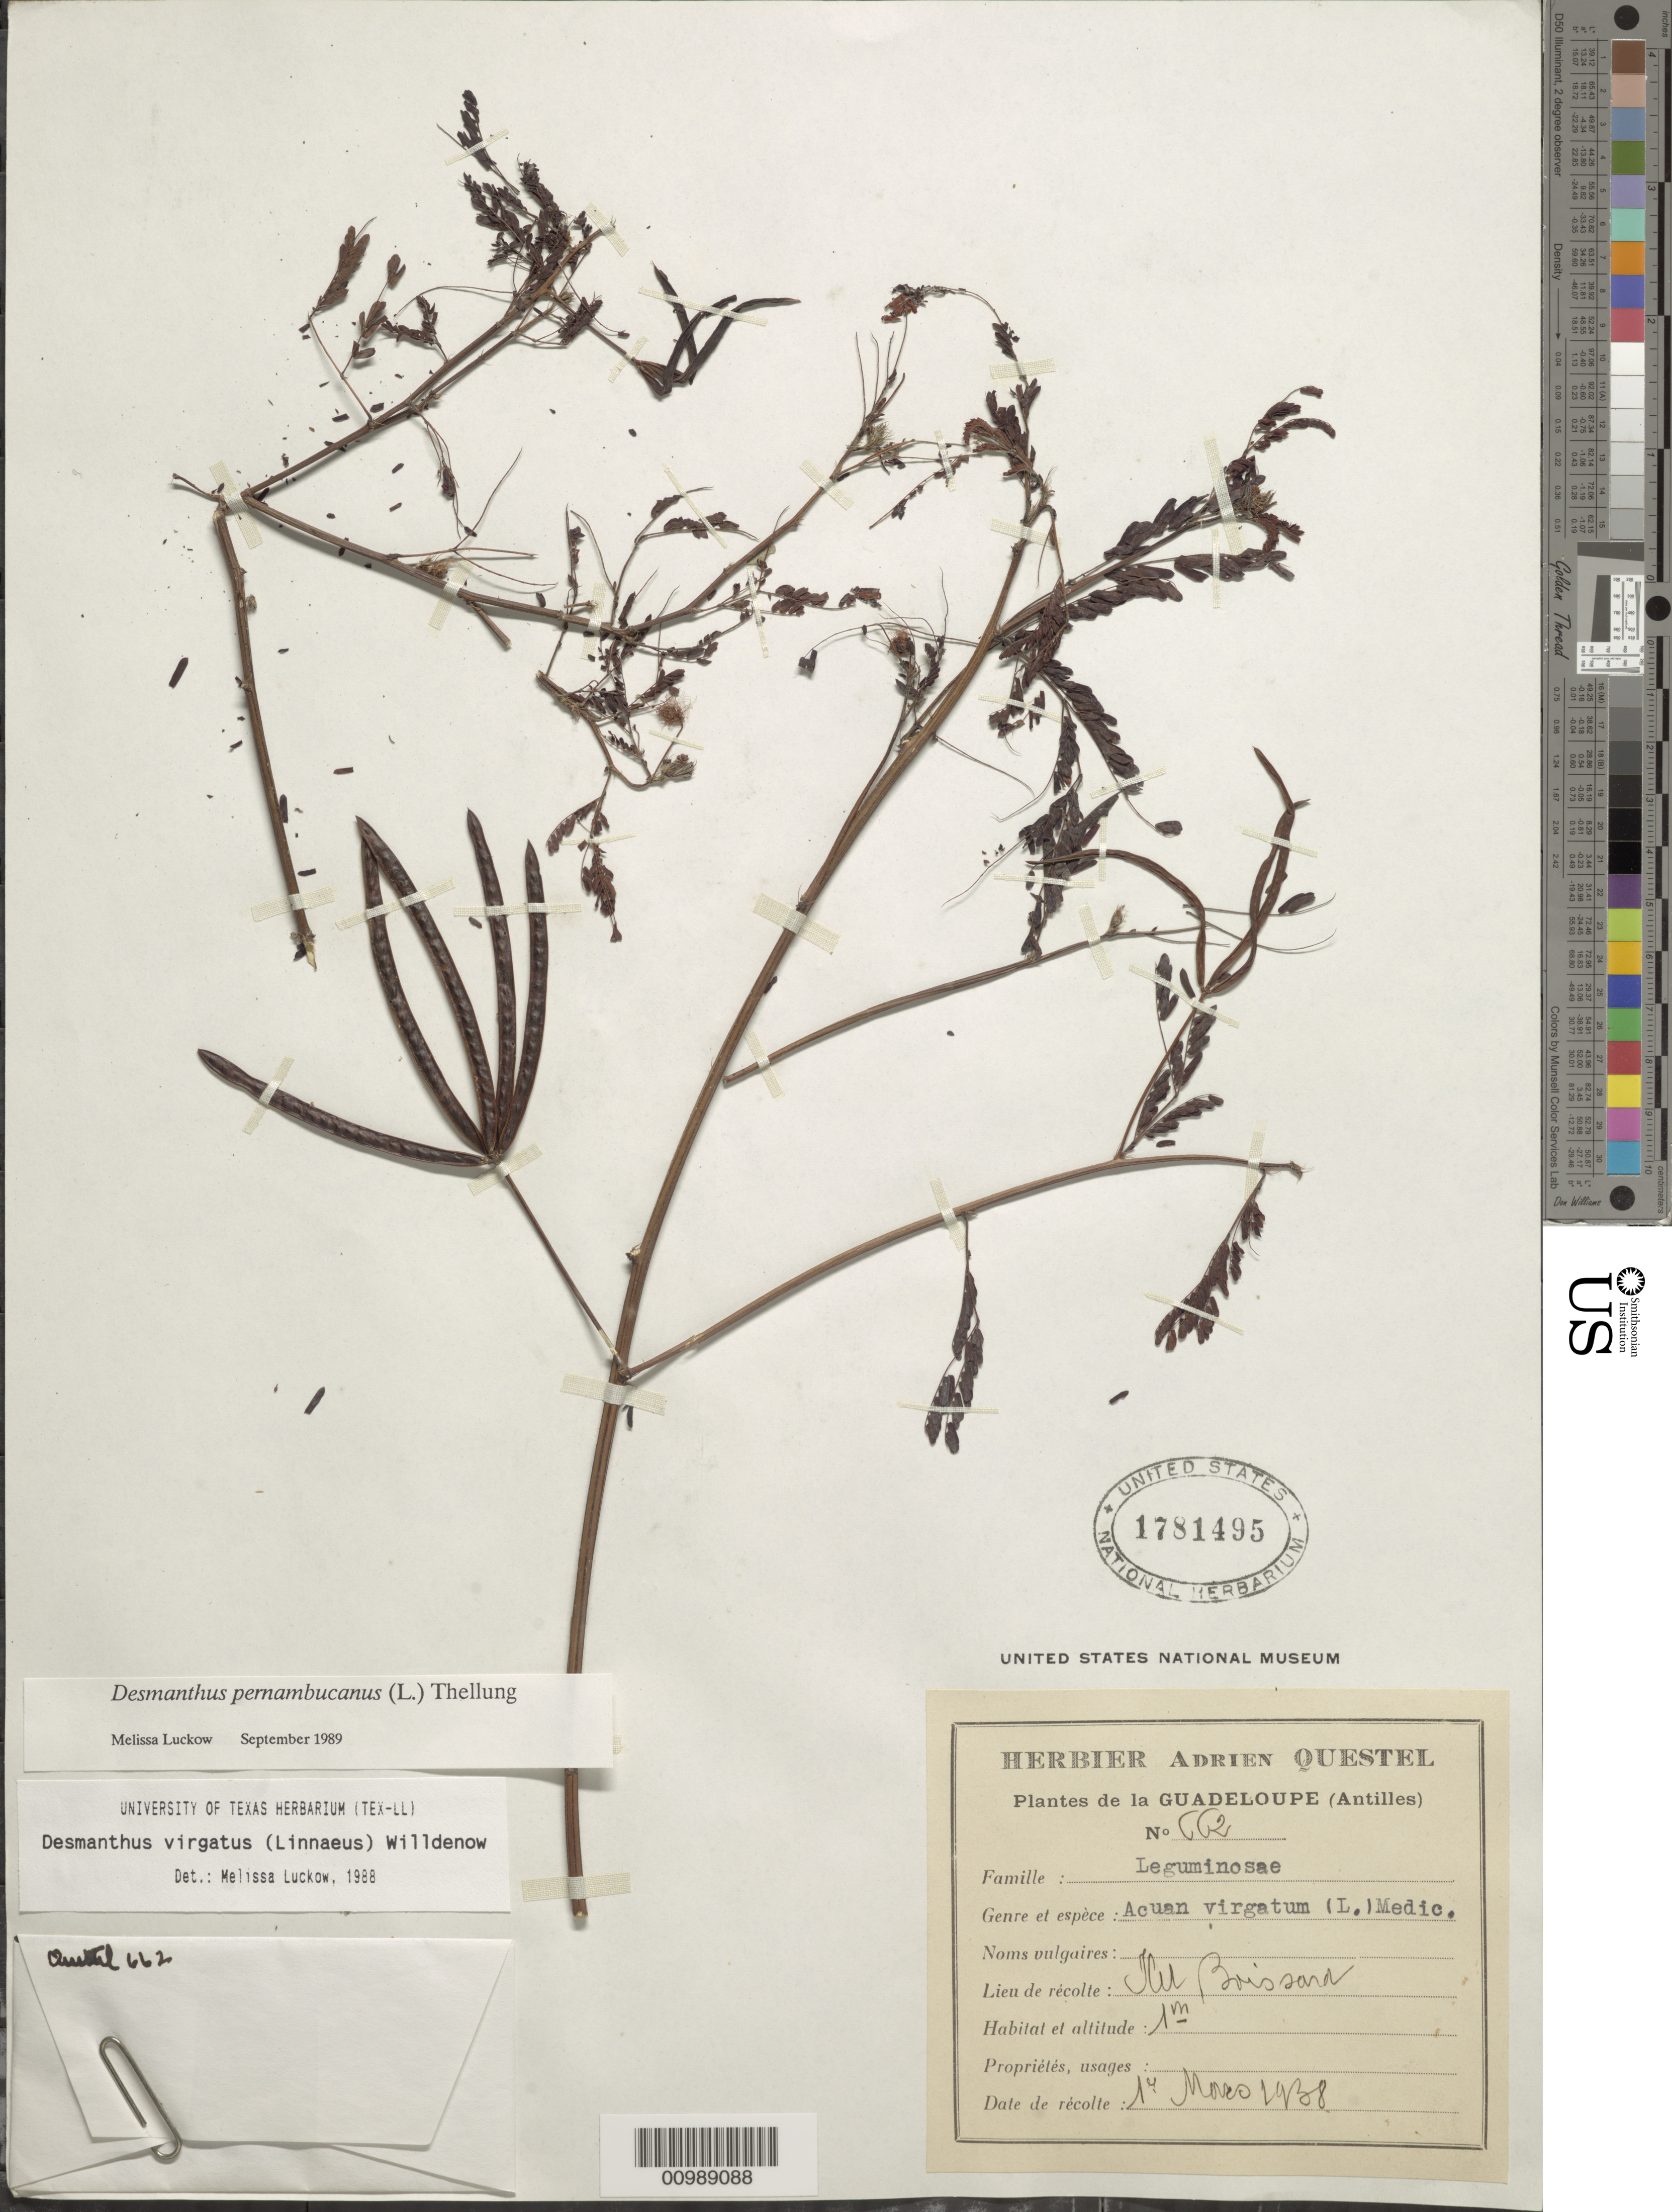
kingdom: Plantae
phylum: Tracheophyta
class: Magnoliopsida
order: Fabales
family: Fabaceae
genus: Desmanthus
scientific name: Desmanthus pernambucanus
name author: (L.) Thell.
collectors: A. Questel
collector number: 662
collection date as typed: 14 Mar 1938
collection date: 1938-03-14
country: Guadeloupe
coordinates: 0 N, 0 E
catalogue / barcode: US 1781495